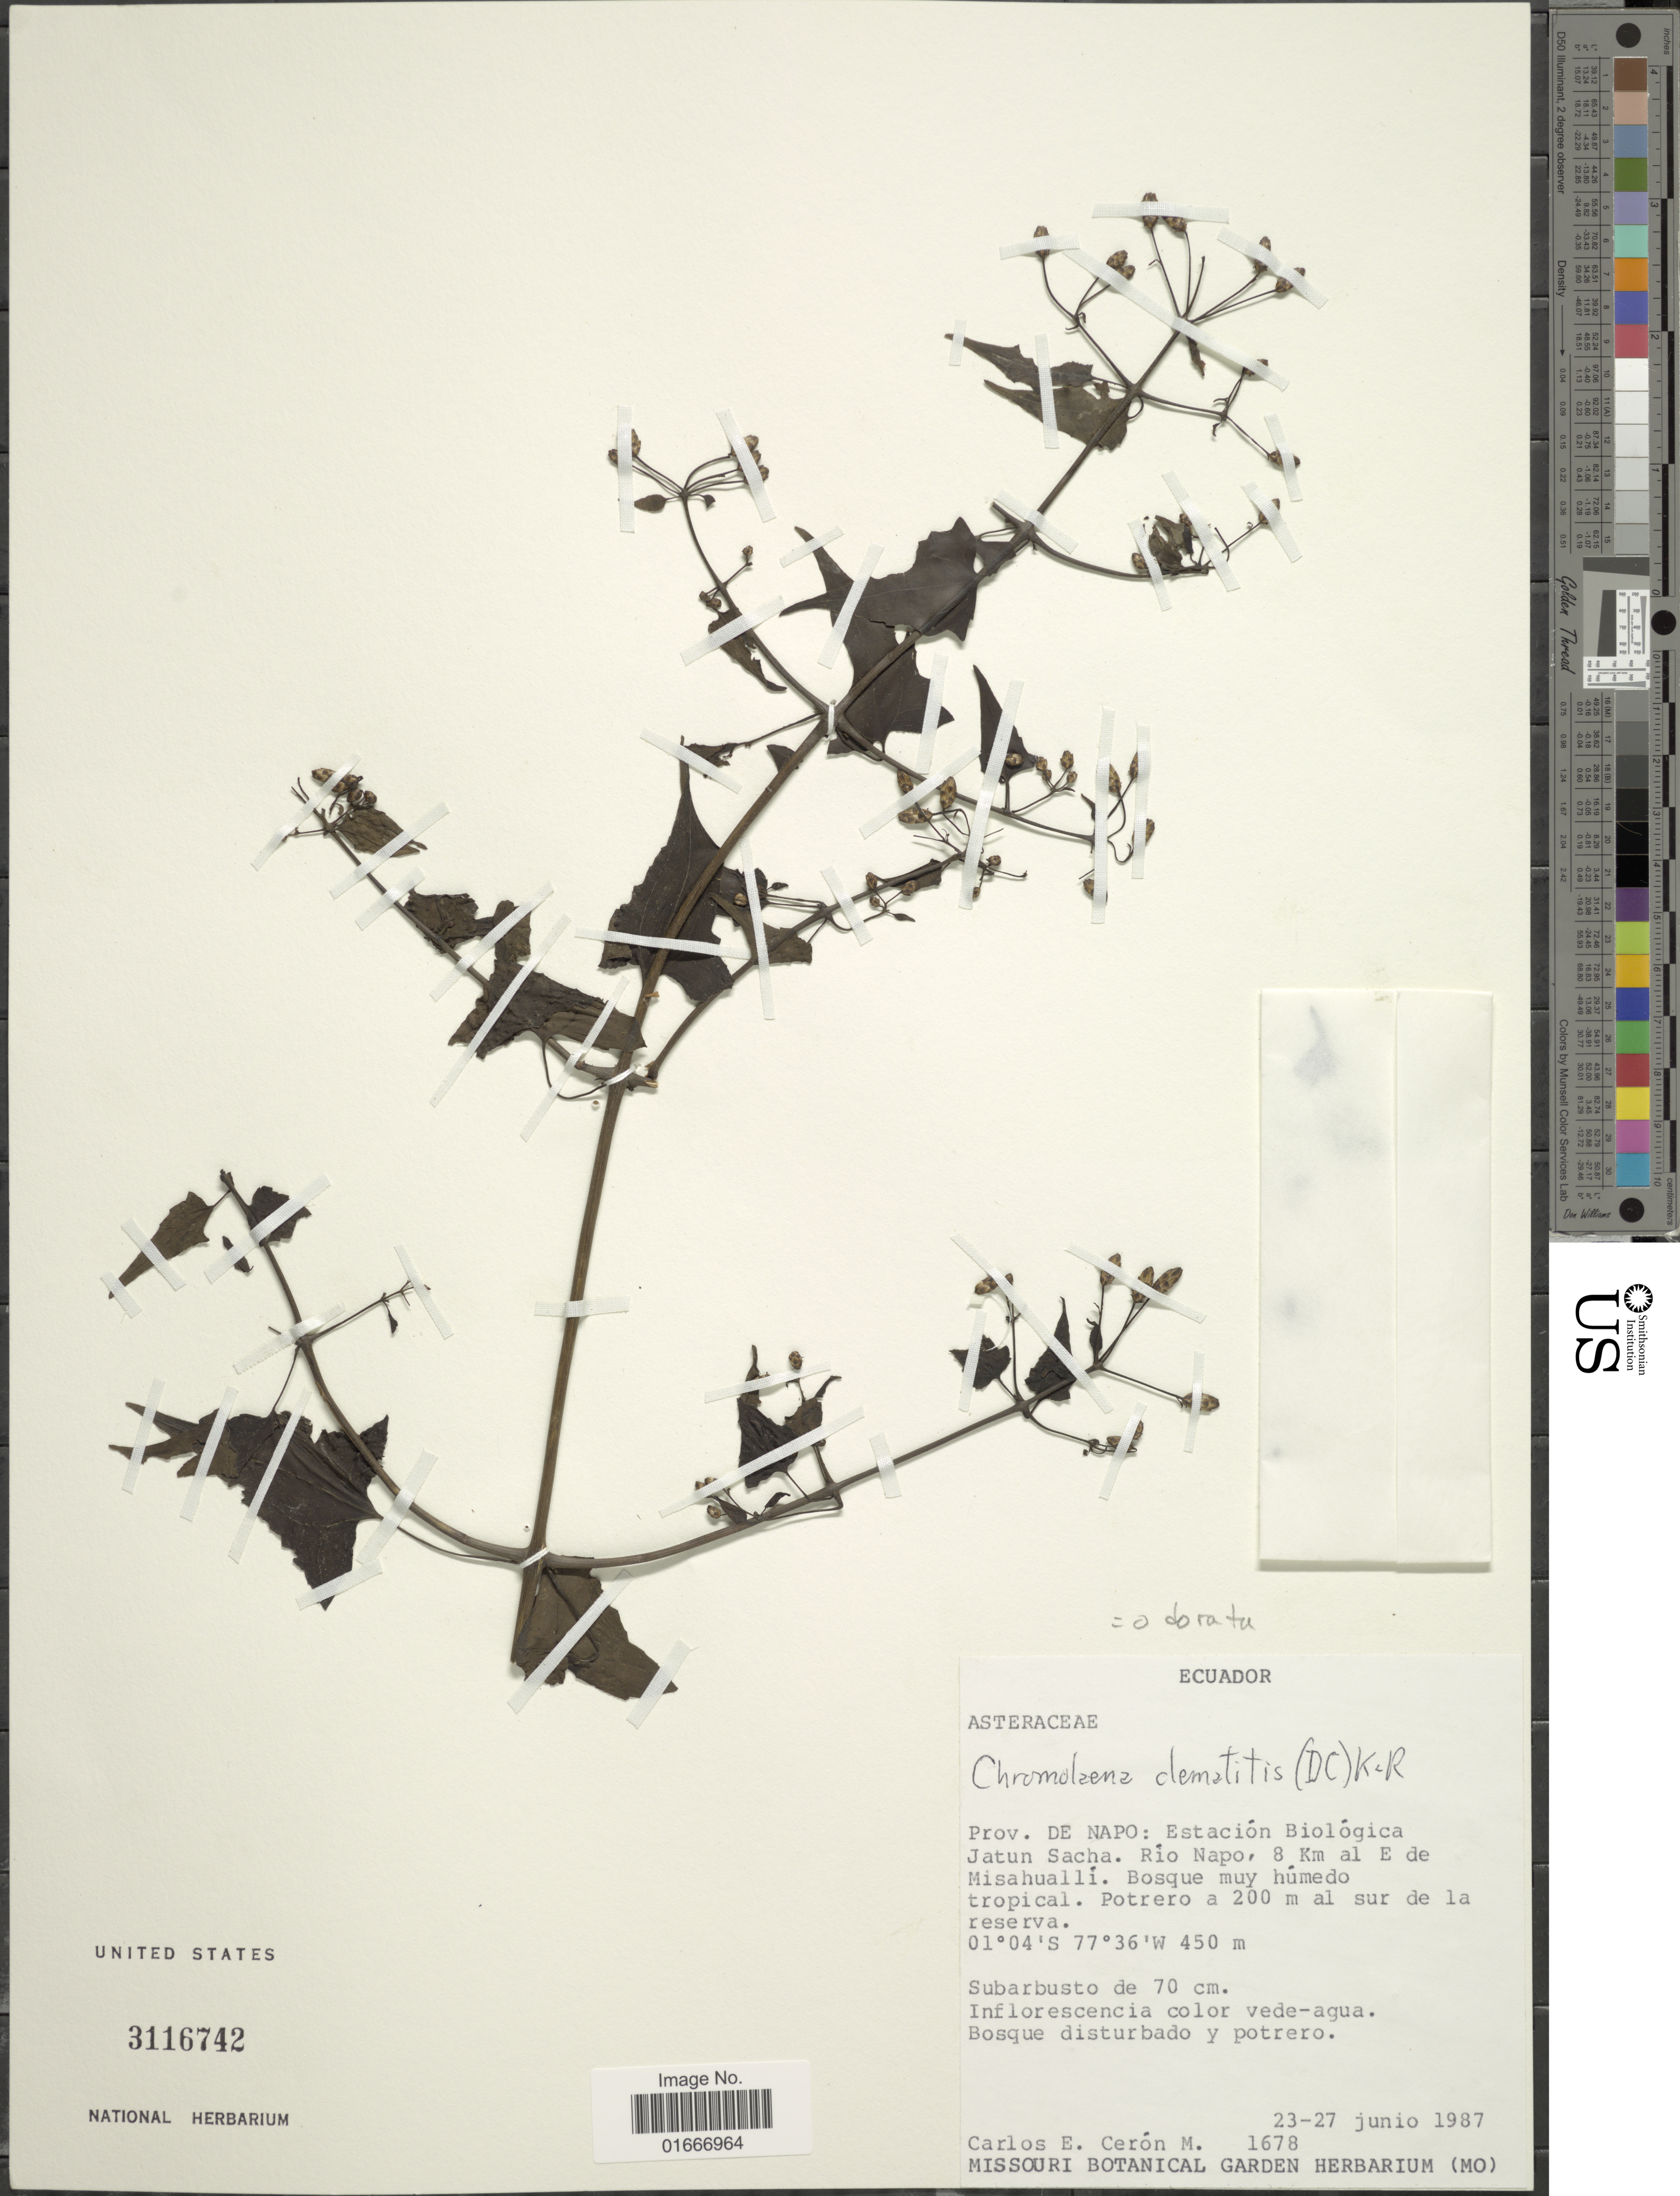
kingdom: Plantae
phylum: Tracheophyta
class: Magnoliopsida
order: Asterales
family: Asteraceae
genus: Chromolaena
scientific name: Chromolaena odorata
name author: (L.) R.M. King & H. Rob.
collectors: C. E. Cerón M.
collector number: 1678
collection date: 1987-06-23/1987-06-27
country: Ecuador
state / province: Napo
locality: Ecuador. Prov. De Napo: Estacion Biologica Jatun Sacha. Rio Napo, 8 Km al E de Misahualli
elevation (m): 200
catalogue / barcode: US 3116742